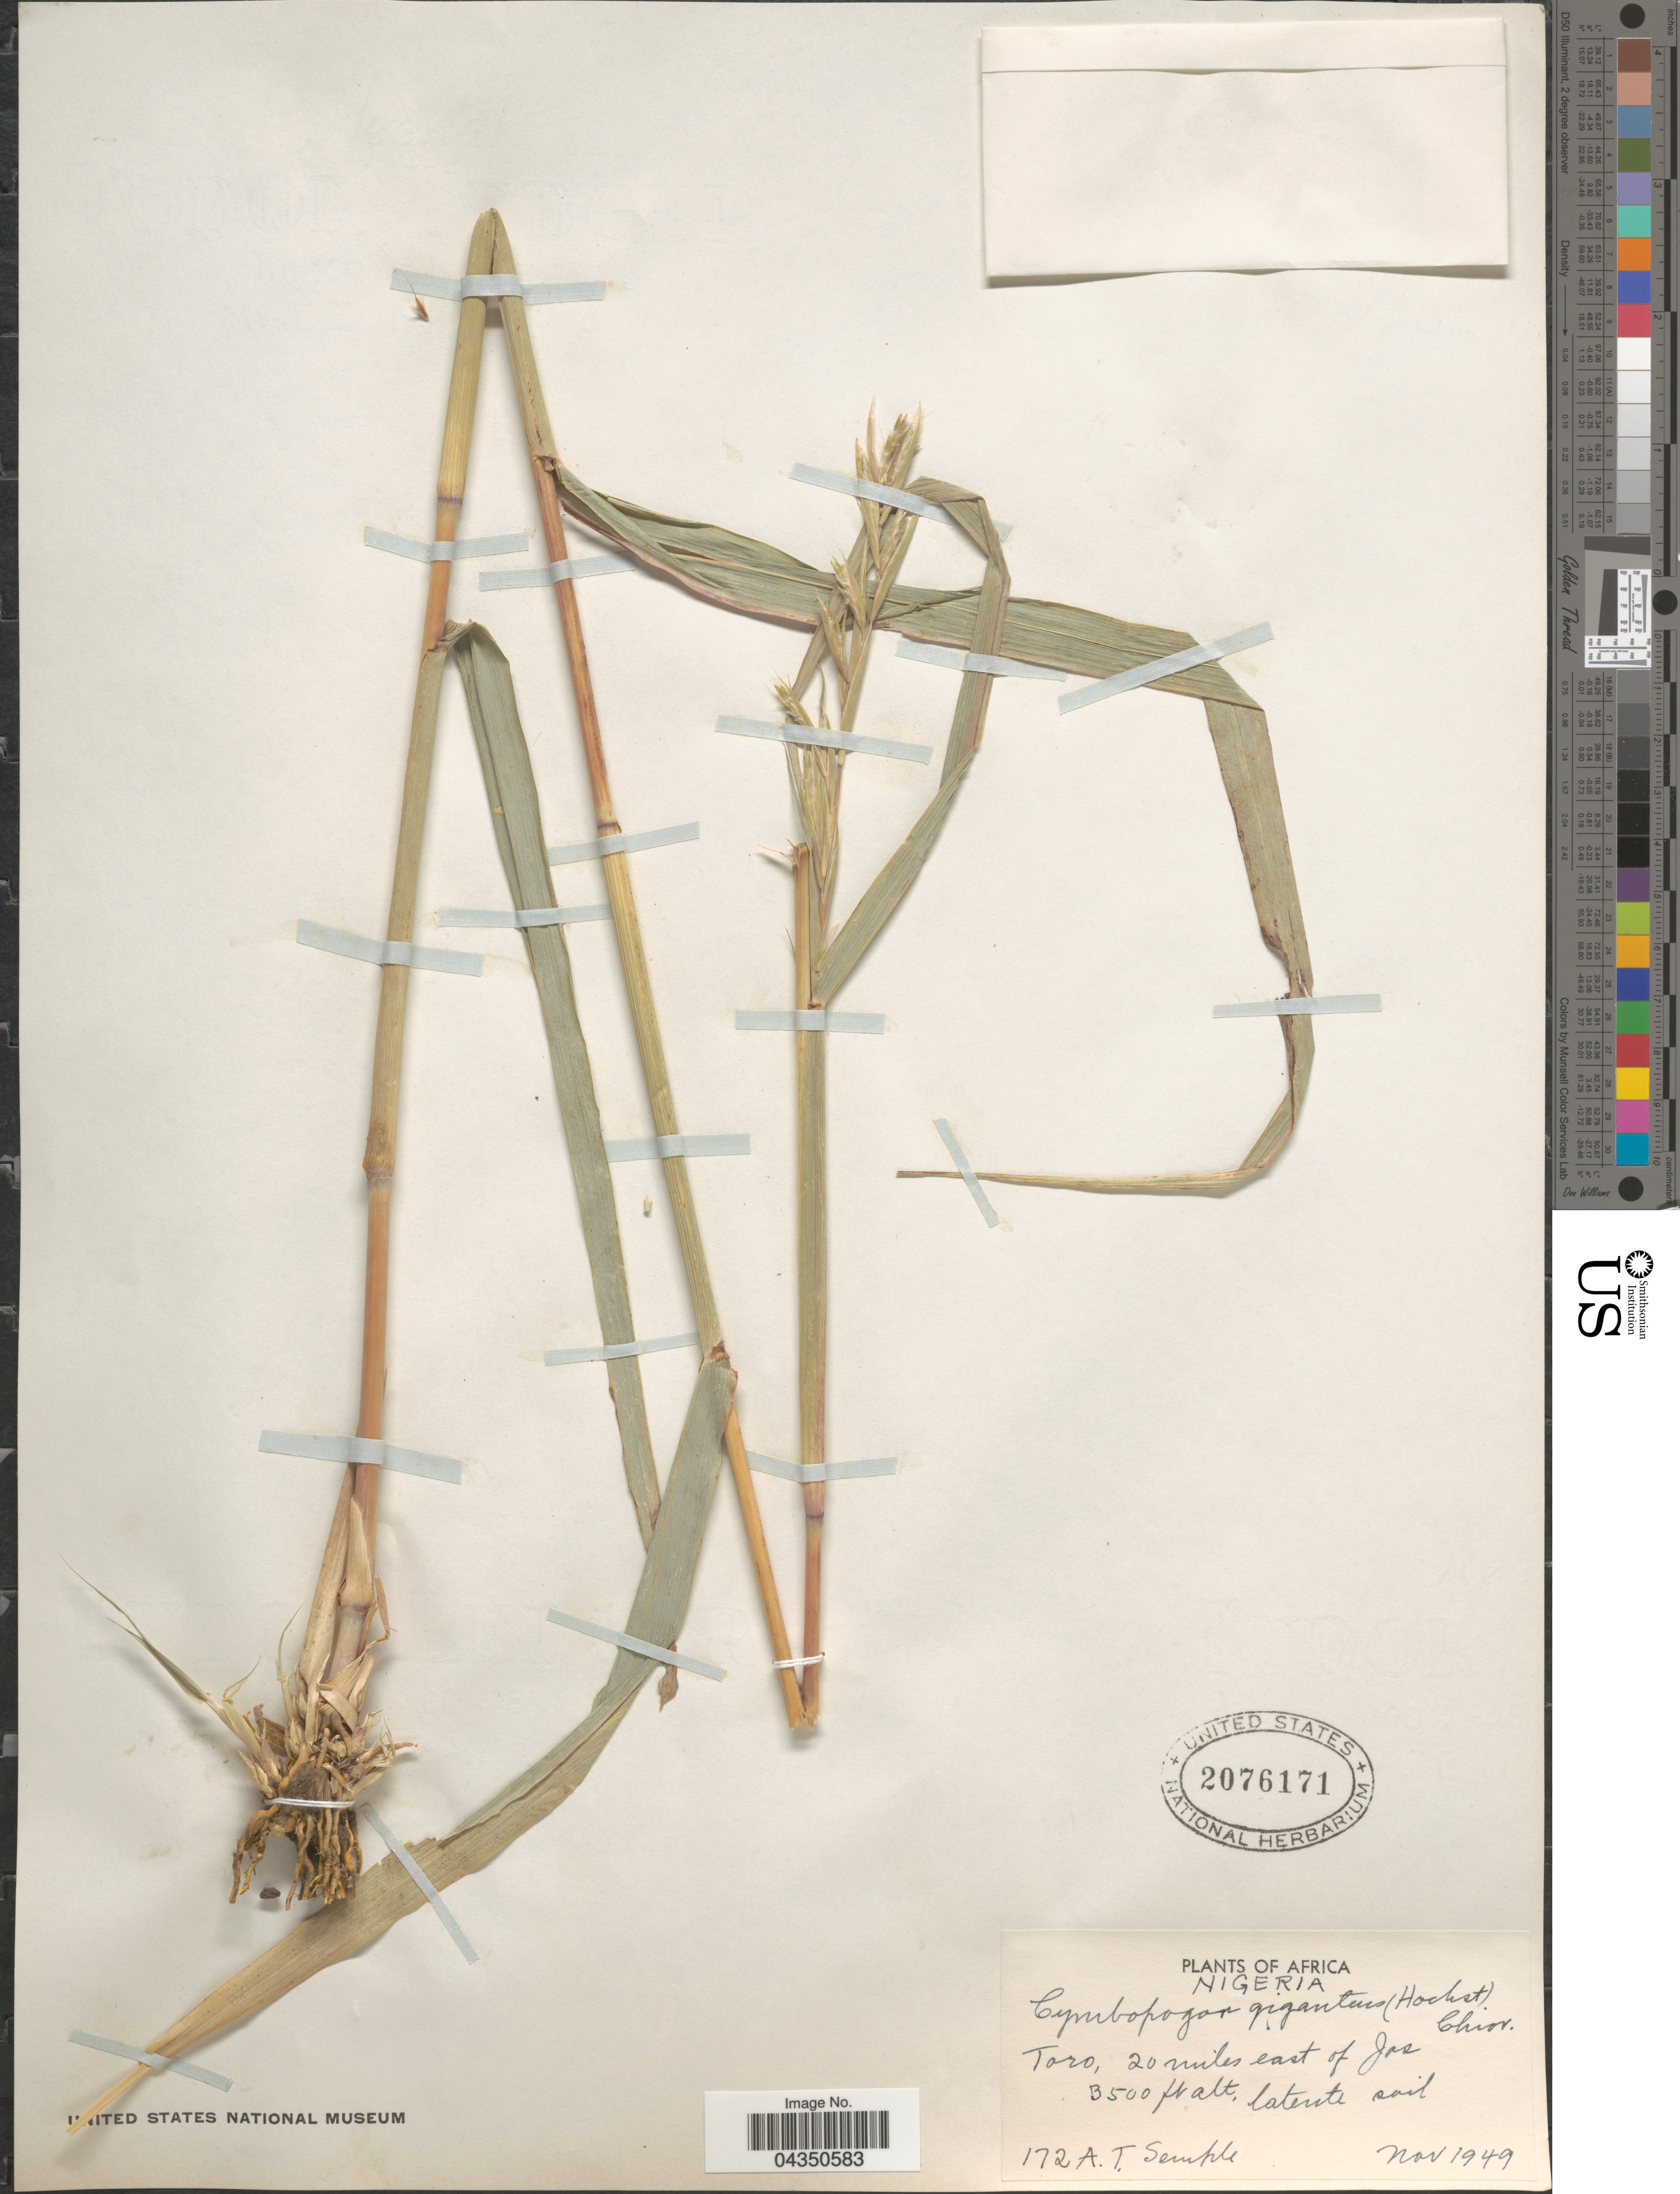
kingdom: Plantae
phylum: Tracheophyta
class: Liliopsida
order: Poales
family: Poaceae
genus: Cymbopogon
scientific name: Cymbopogon giganteus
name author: Chiov.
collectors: A. Semple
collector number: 172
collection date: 1949-11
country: Nigeria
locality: Toro, 20 miles east of Jos.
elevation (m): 1067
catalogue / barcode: US 2076171